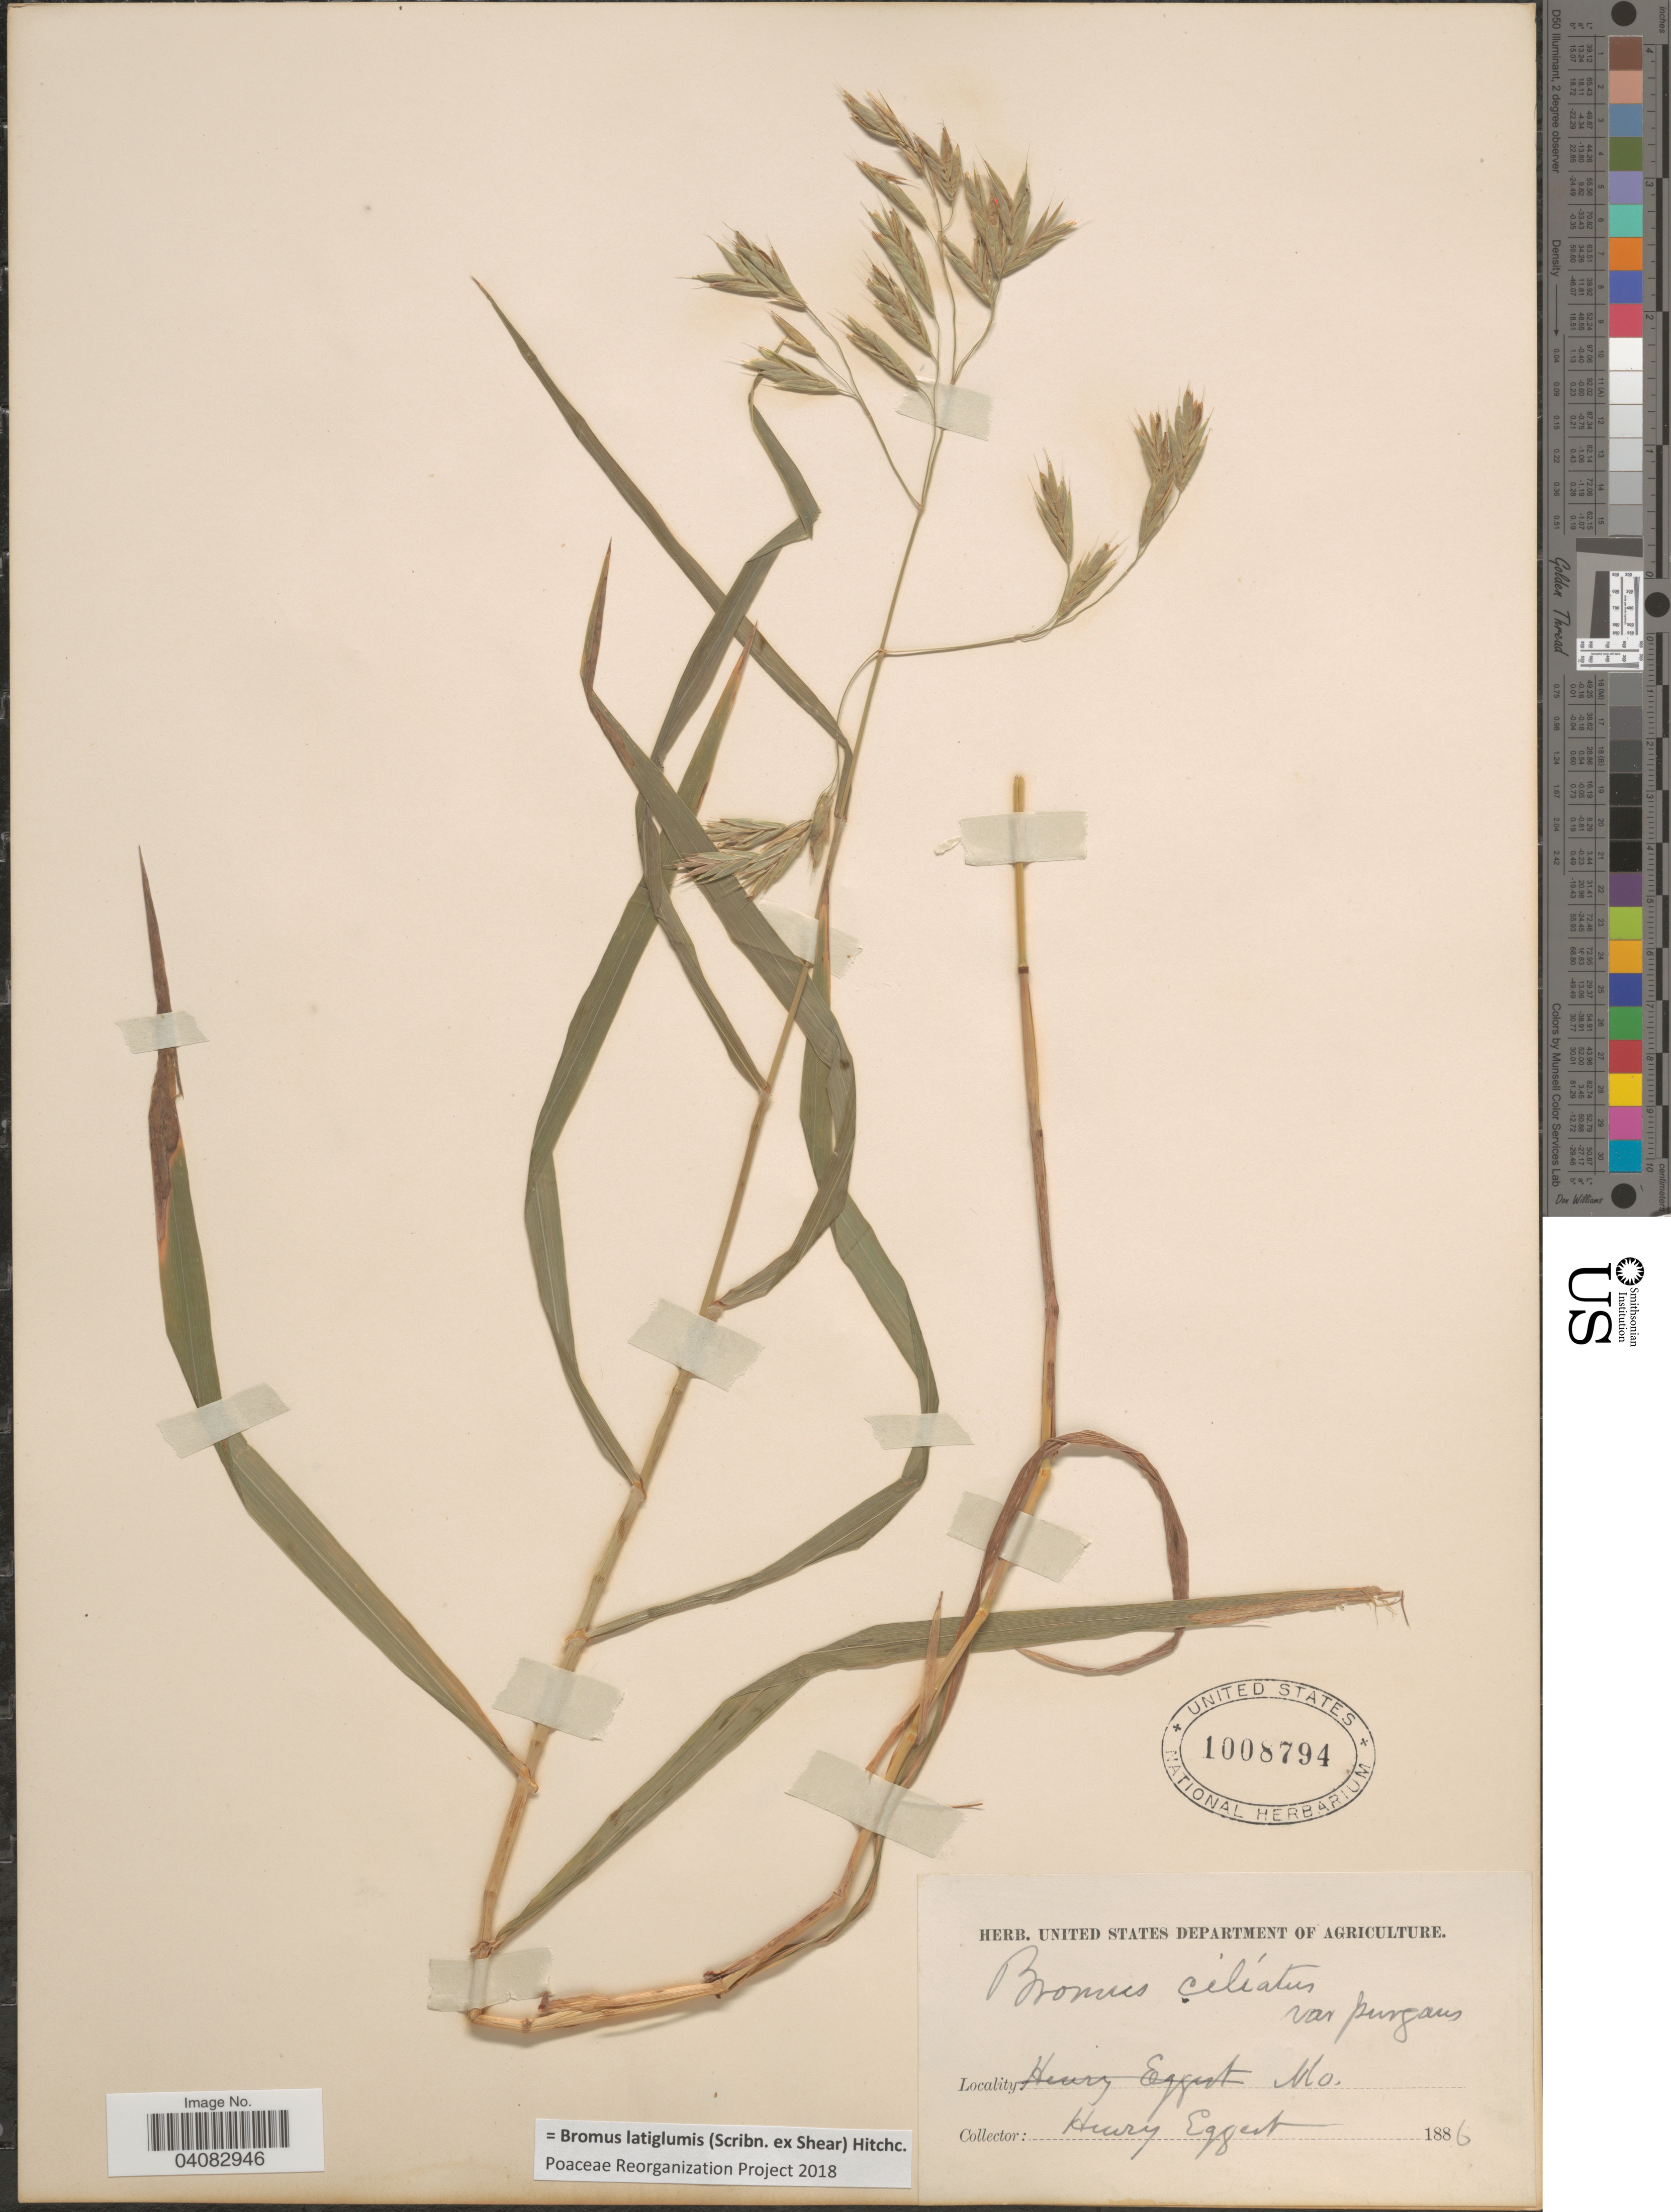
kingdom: Plantae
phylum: Tracheophyta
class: Liliopsida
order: Poales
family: Poaceae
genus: Bromus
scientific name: Bromus latiglumis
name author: (Scribn. ex Shear) Hitchc.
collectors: H. Eggert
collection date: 1886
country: United States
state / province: Missouri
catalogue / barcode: US 1008794